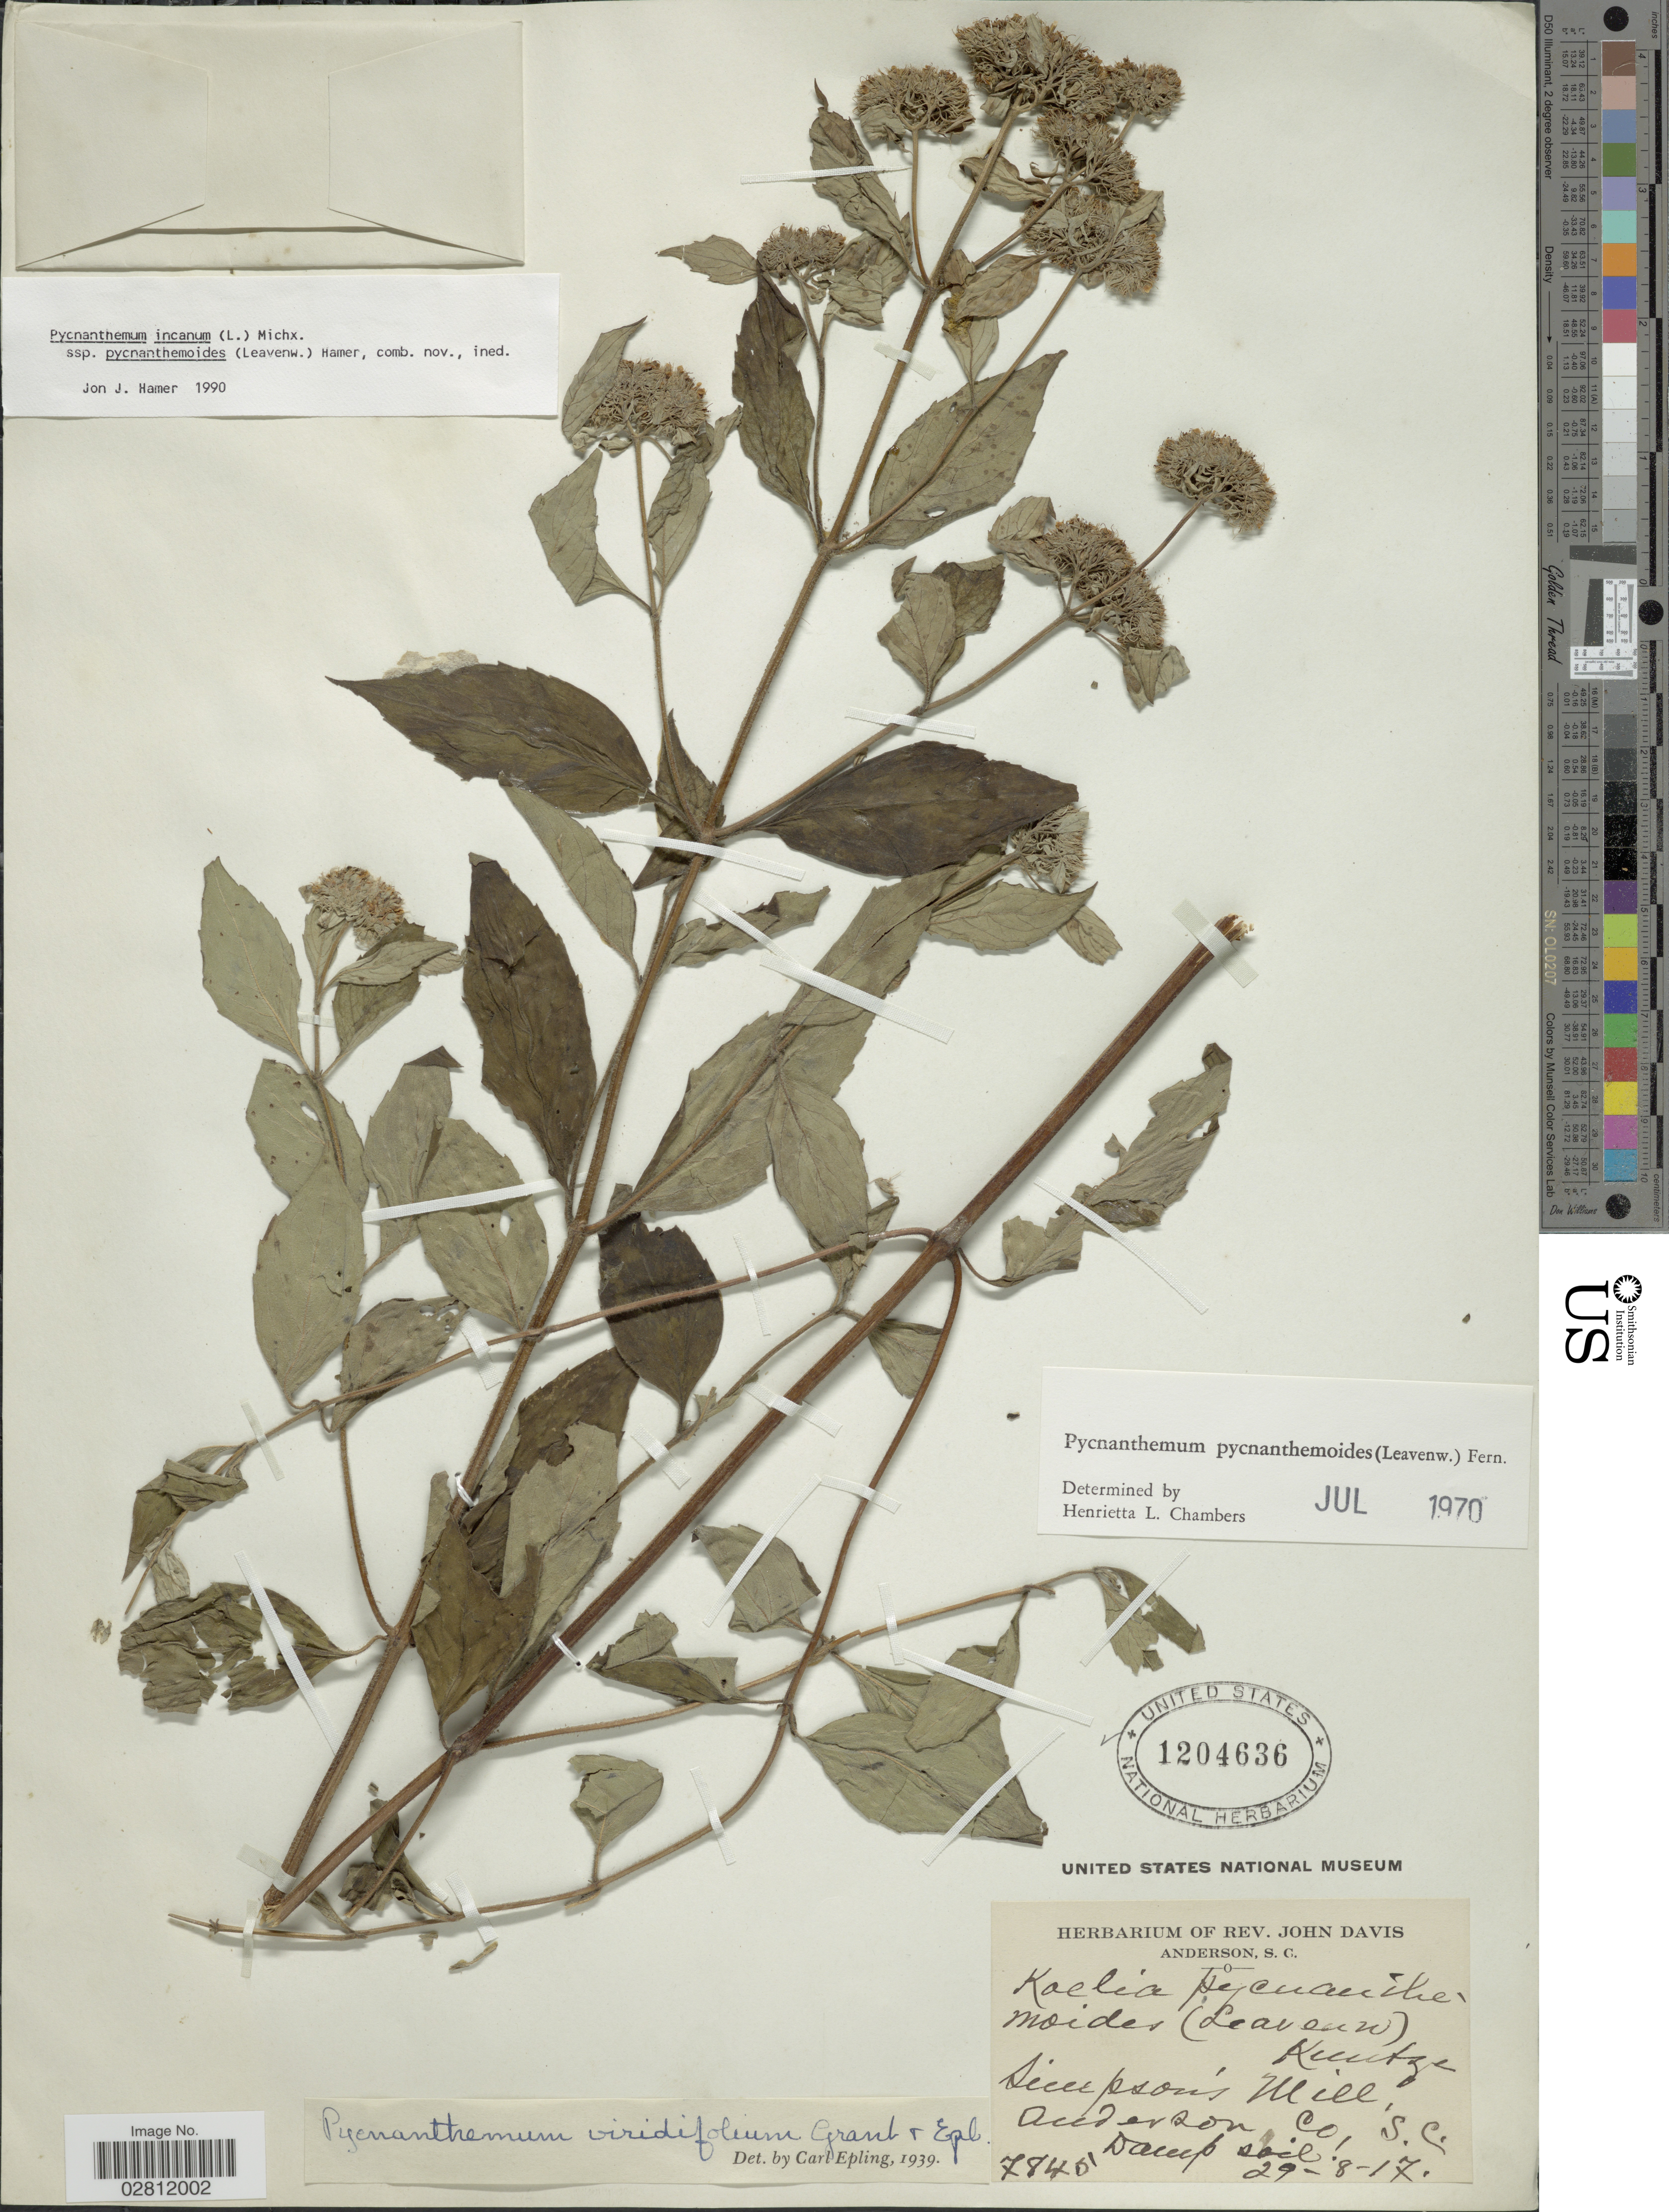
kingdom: Plantae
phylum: Tracheophyta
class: Magnoliopsida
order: Lamiales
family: Lamiaceae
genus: Pycnanthemum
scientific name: Pycnanthemum incanum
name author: (L.) Michx.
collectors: ex herb. Rev. John Davis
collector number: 7845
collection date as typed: Transcribed d/m/y: 29/8/17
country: United States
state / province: South Carolina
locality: Simpson's Mill, Anderson Co.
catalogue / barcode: US 1204636